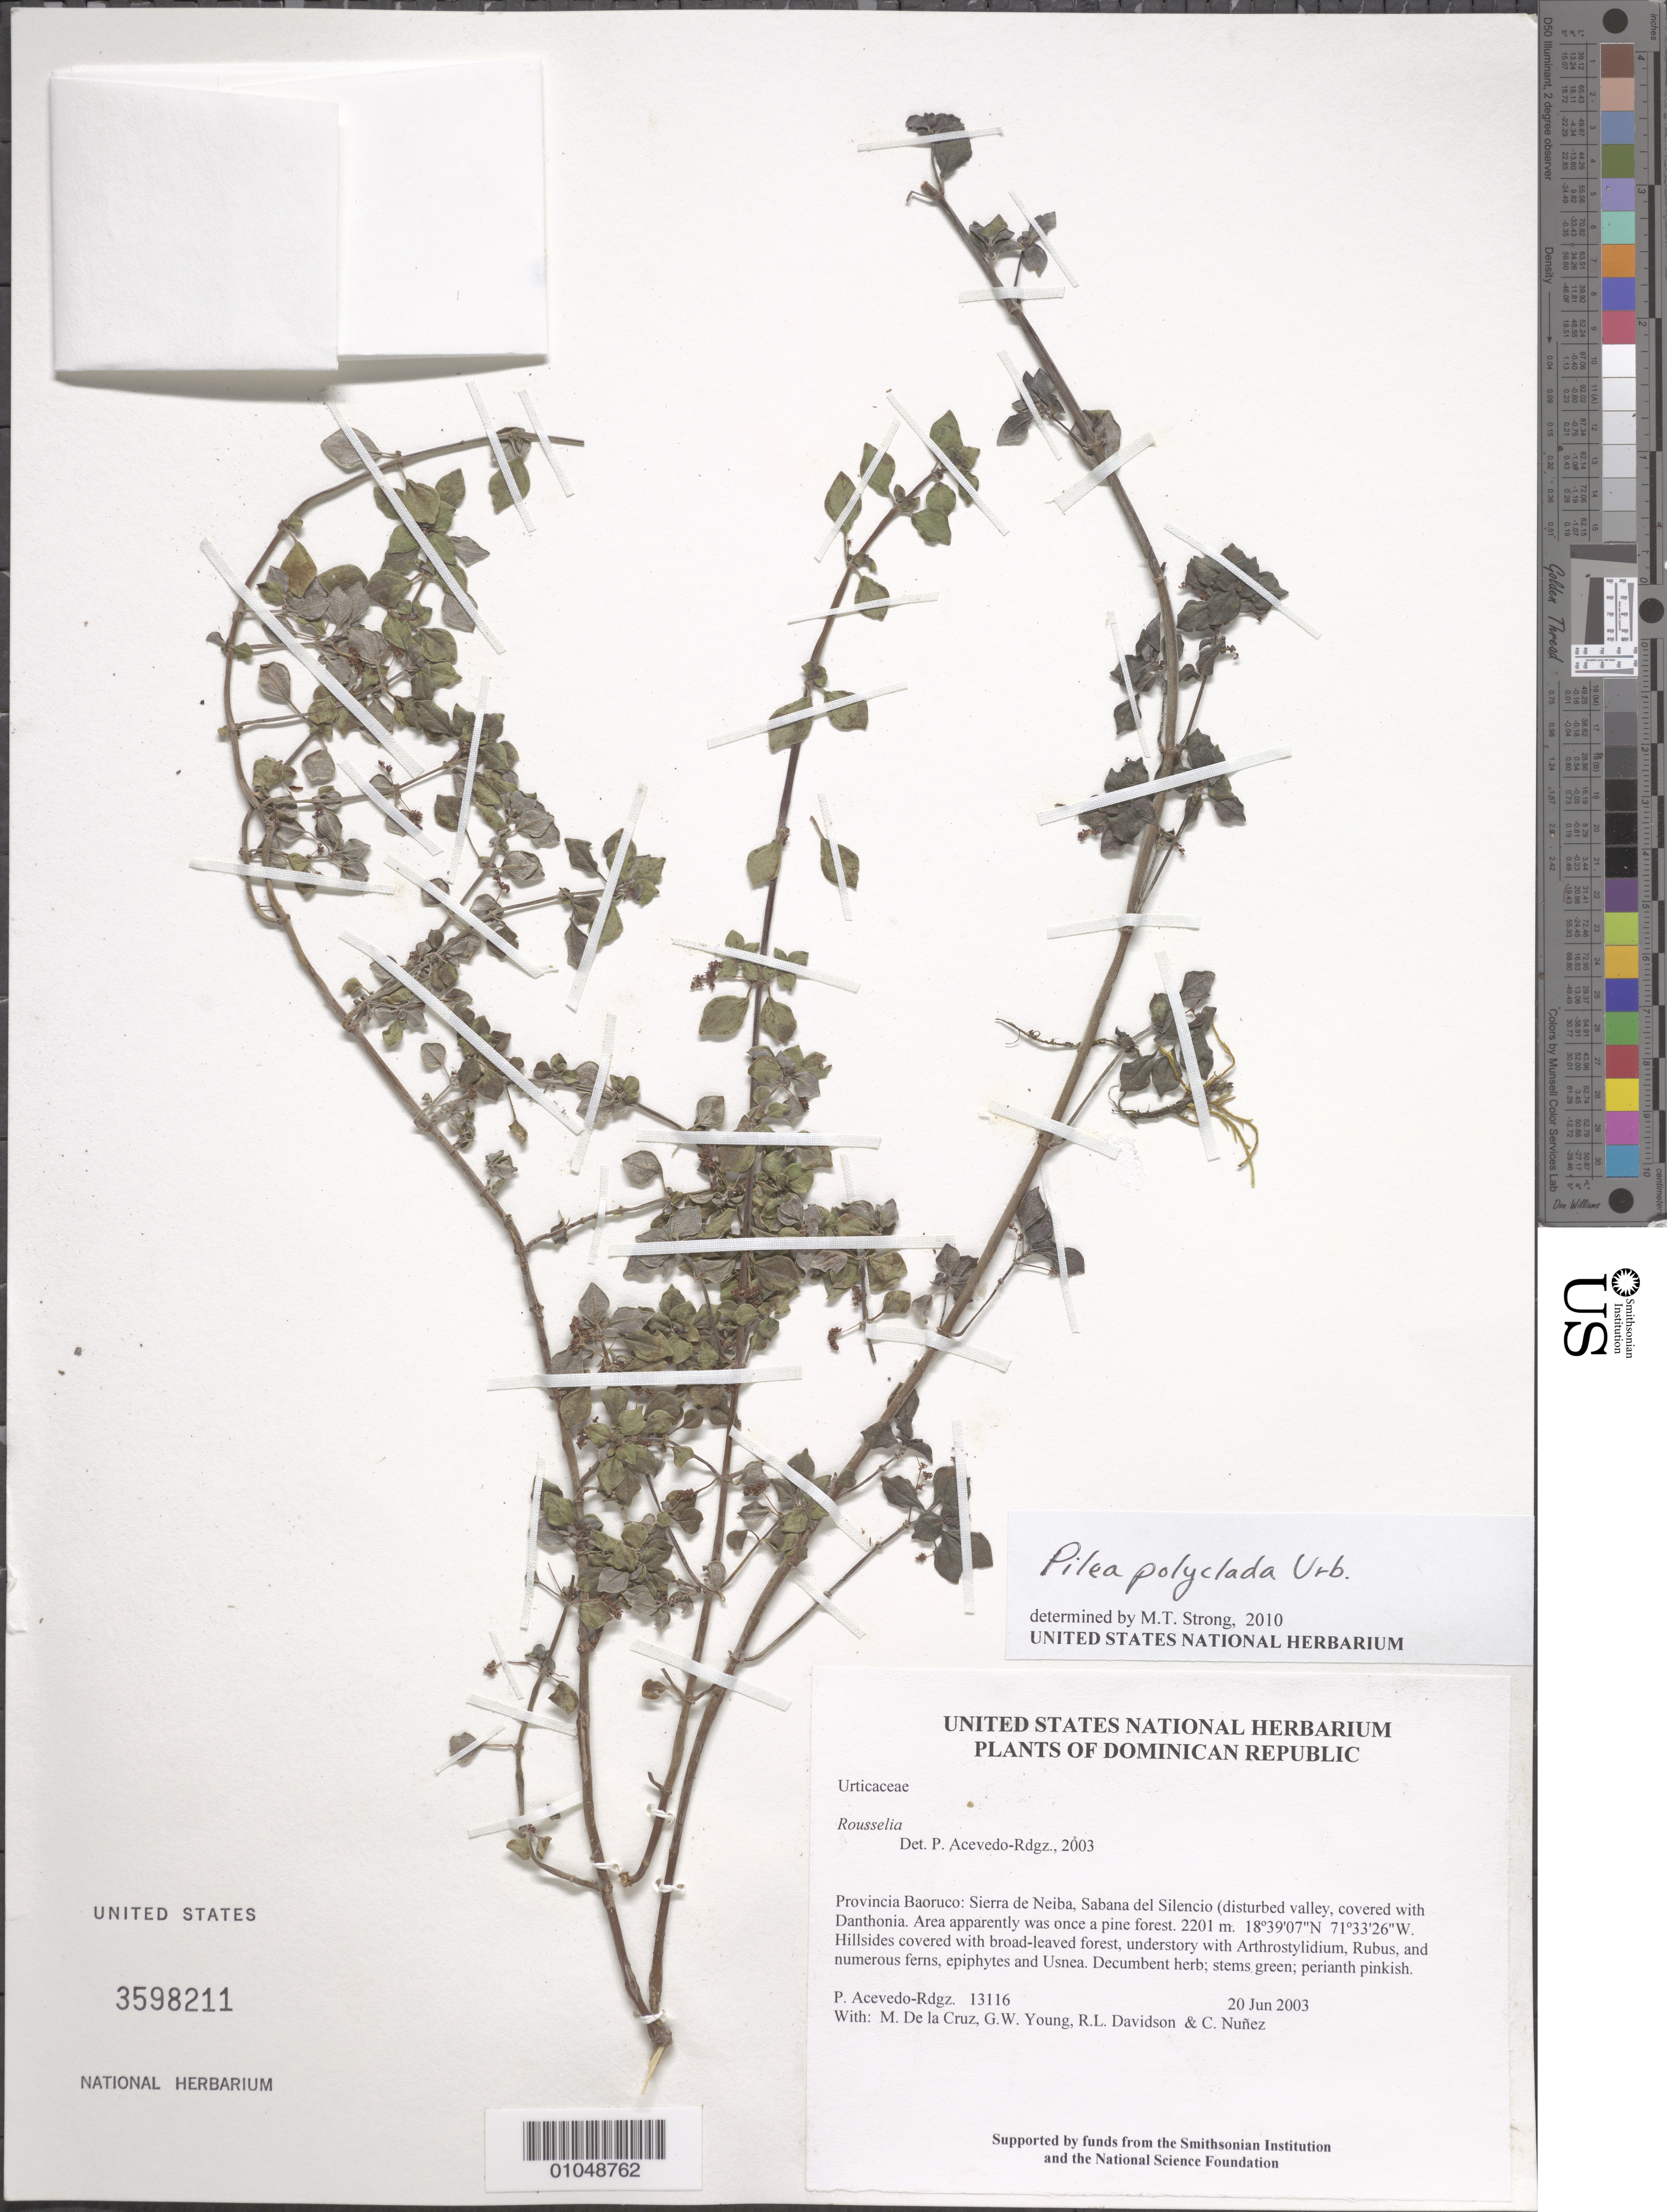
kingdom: Plantae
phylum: Tracheophyta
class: Magnoliopsida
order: Rosales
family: Urticaceae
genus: Pilea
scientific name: Pilea polyclada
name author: Urb.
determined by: Strong, M. T., (US), Smithsonian Institution - National Museum of Natural History (UNITED STATES)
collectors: P. Acevedo-Rodr., M. de la Cruz, J. Rawlins, G. Young, R. Davidson & C. Nunez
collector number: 13116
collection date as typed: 20 Jun 2003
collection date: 2003-06-20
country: Dominican Republic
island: Hispaniola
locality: Provincia Baoruco: Sierra de Neiba, Sabana del Silencio (disturbed valley, covered with Danthonia. Area apparently was once a pine forest.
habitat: Hillsides covered with broad-leaved forest, understory with Arthrostylidium, Rubus, and numerous ferns, epiphytes and Usnea.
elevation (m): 2201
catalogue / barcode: US 3598211